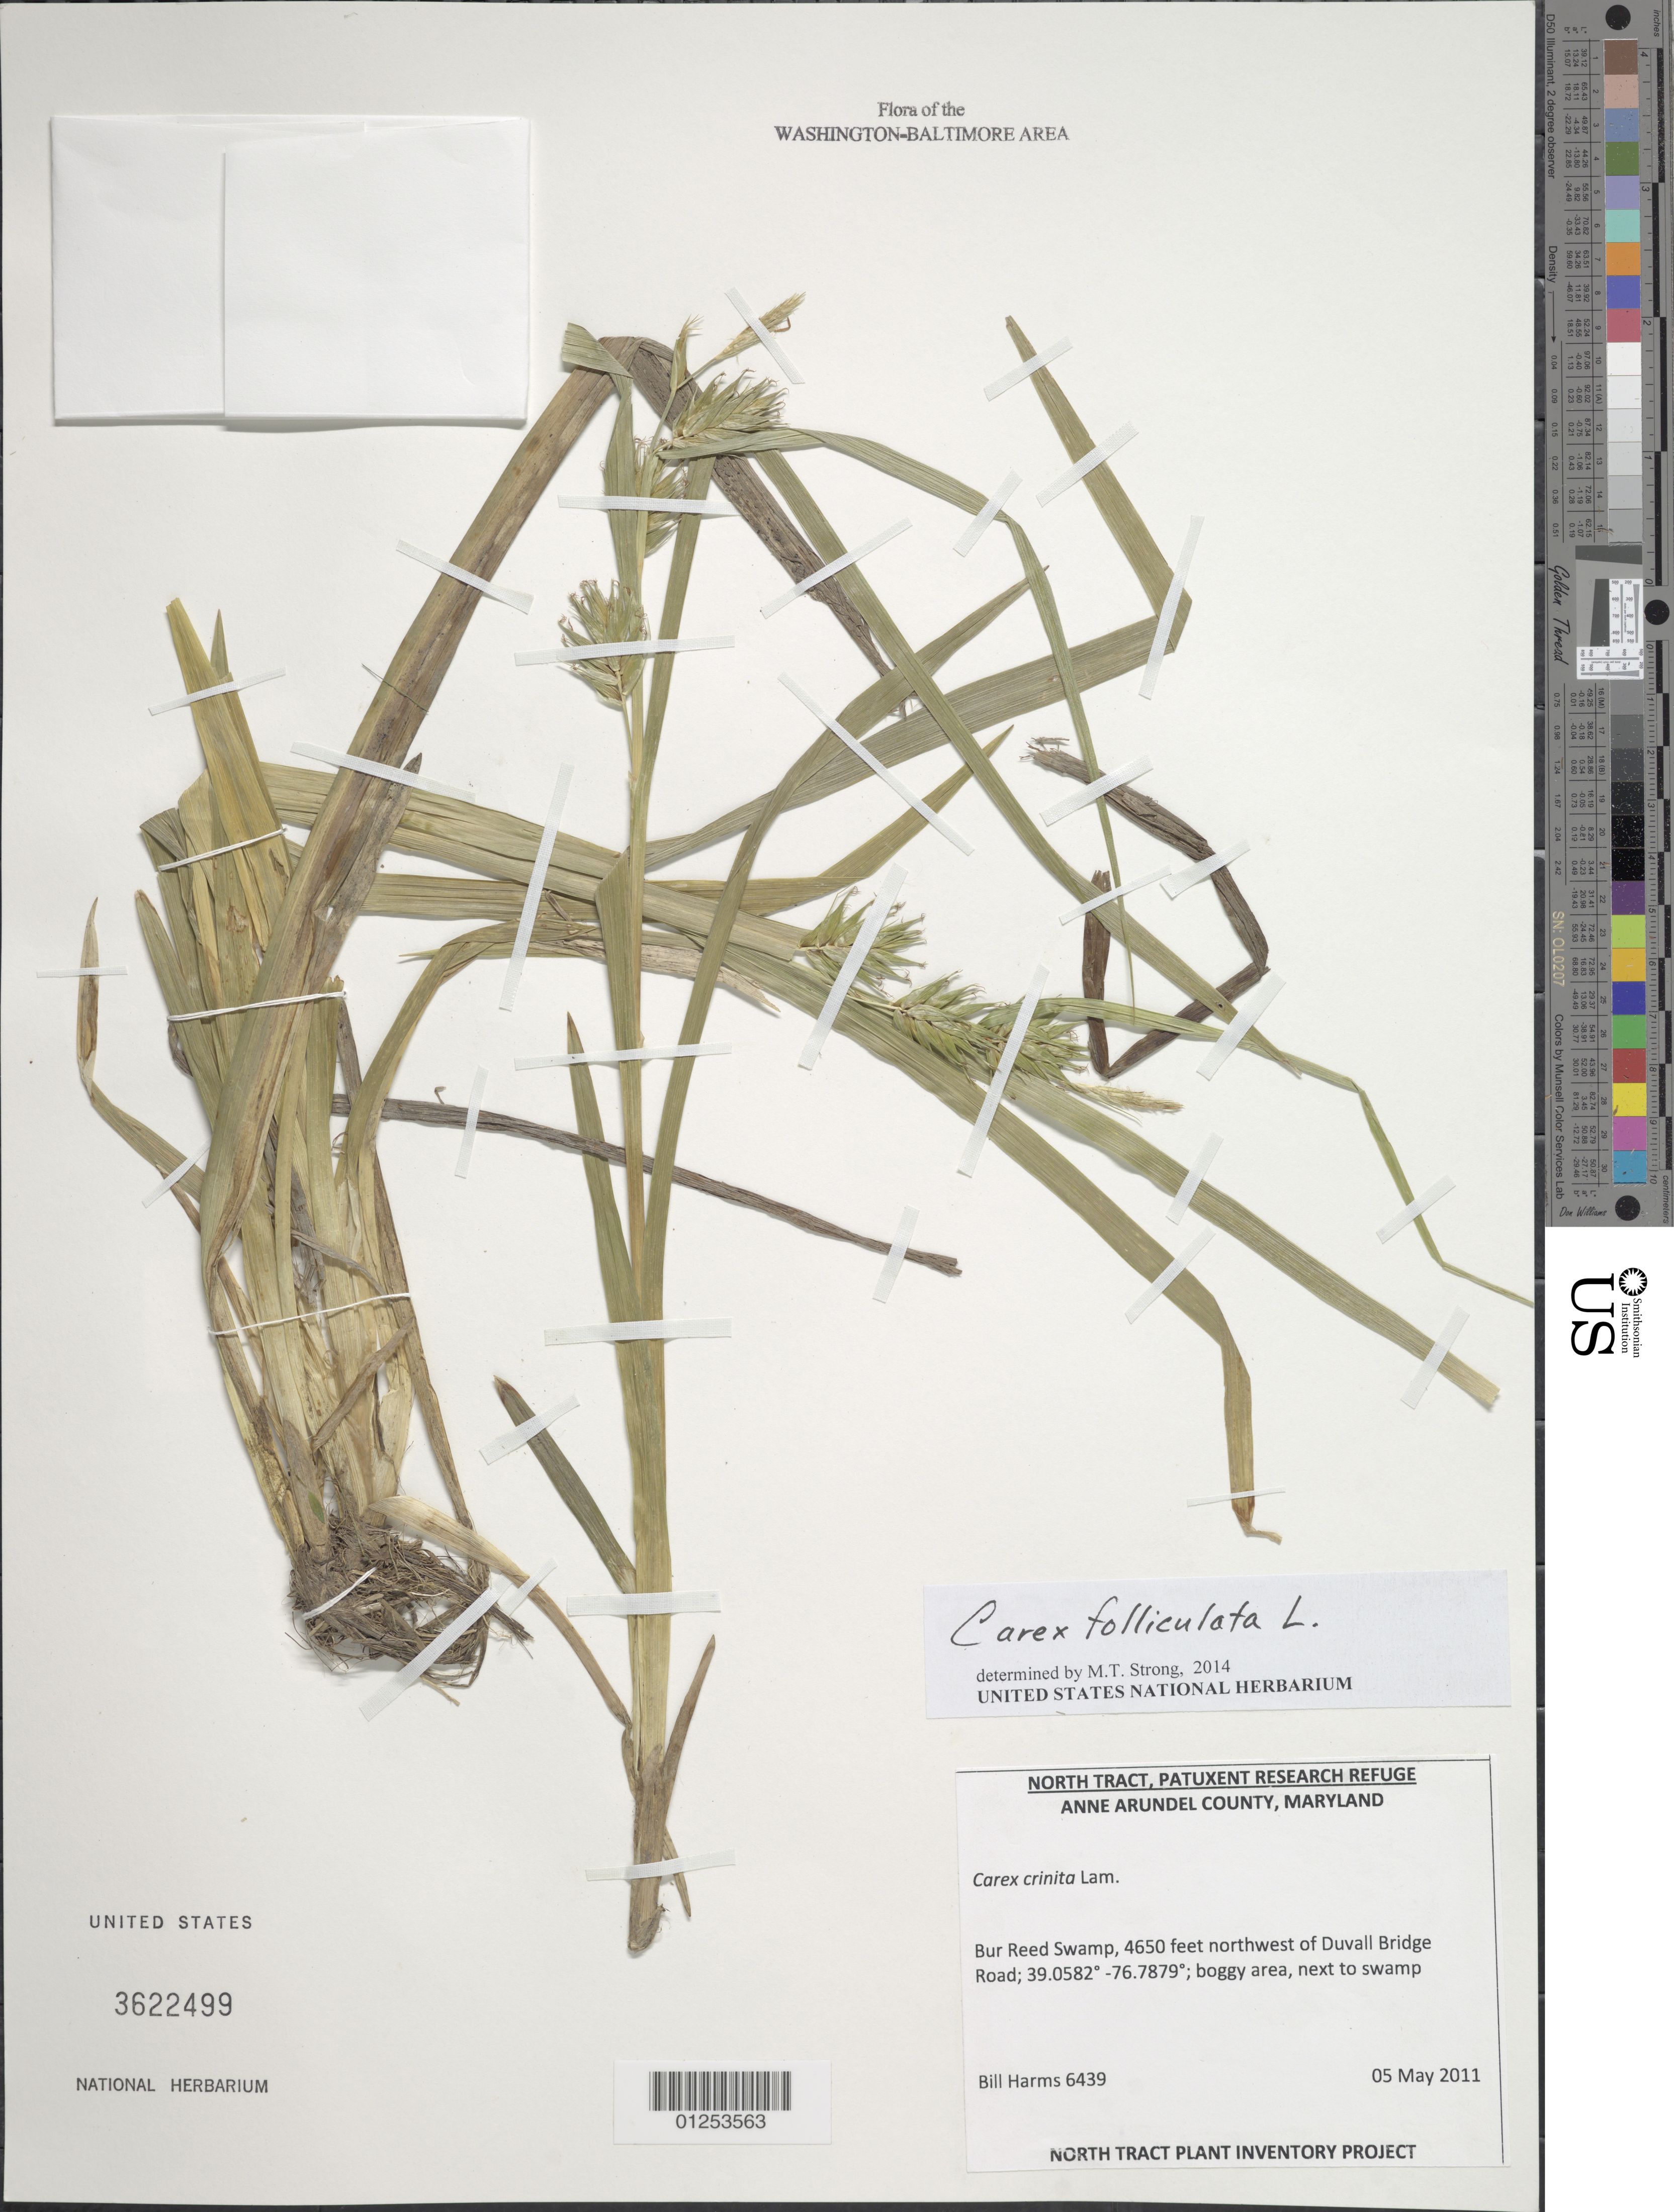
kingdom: Plantae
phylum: Tracheophyta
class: Liliopsida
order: Poales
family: Cyperaceae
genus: Carex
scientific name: Carex folliculata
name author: L.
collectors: B. Harms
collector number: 6439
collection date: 2011-05-05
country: United States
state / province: Maryland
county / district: Anne Arundel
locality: Anne Arundel County, Maryland, Bur Reed Swamp, northwest of Duvall Bridge Road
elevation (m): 1417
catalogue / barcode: US 3622499